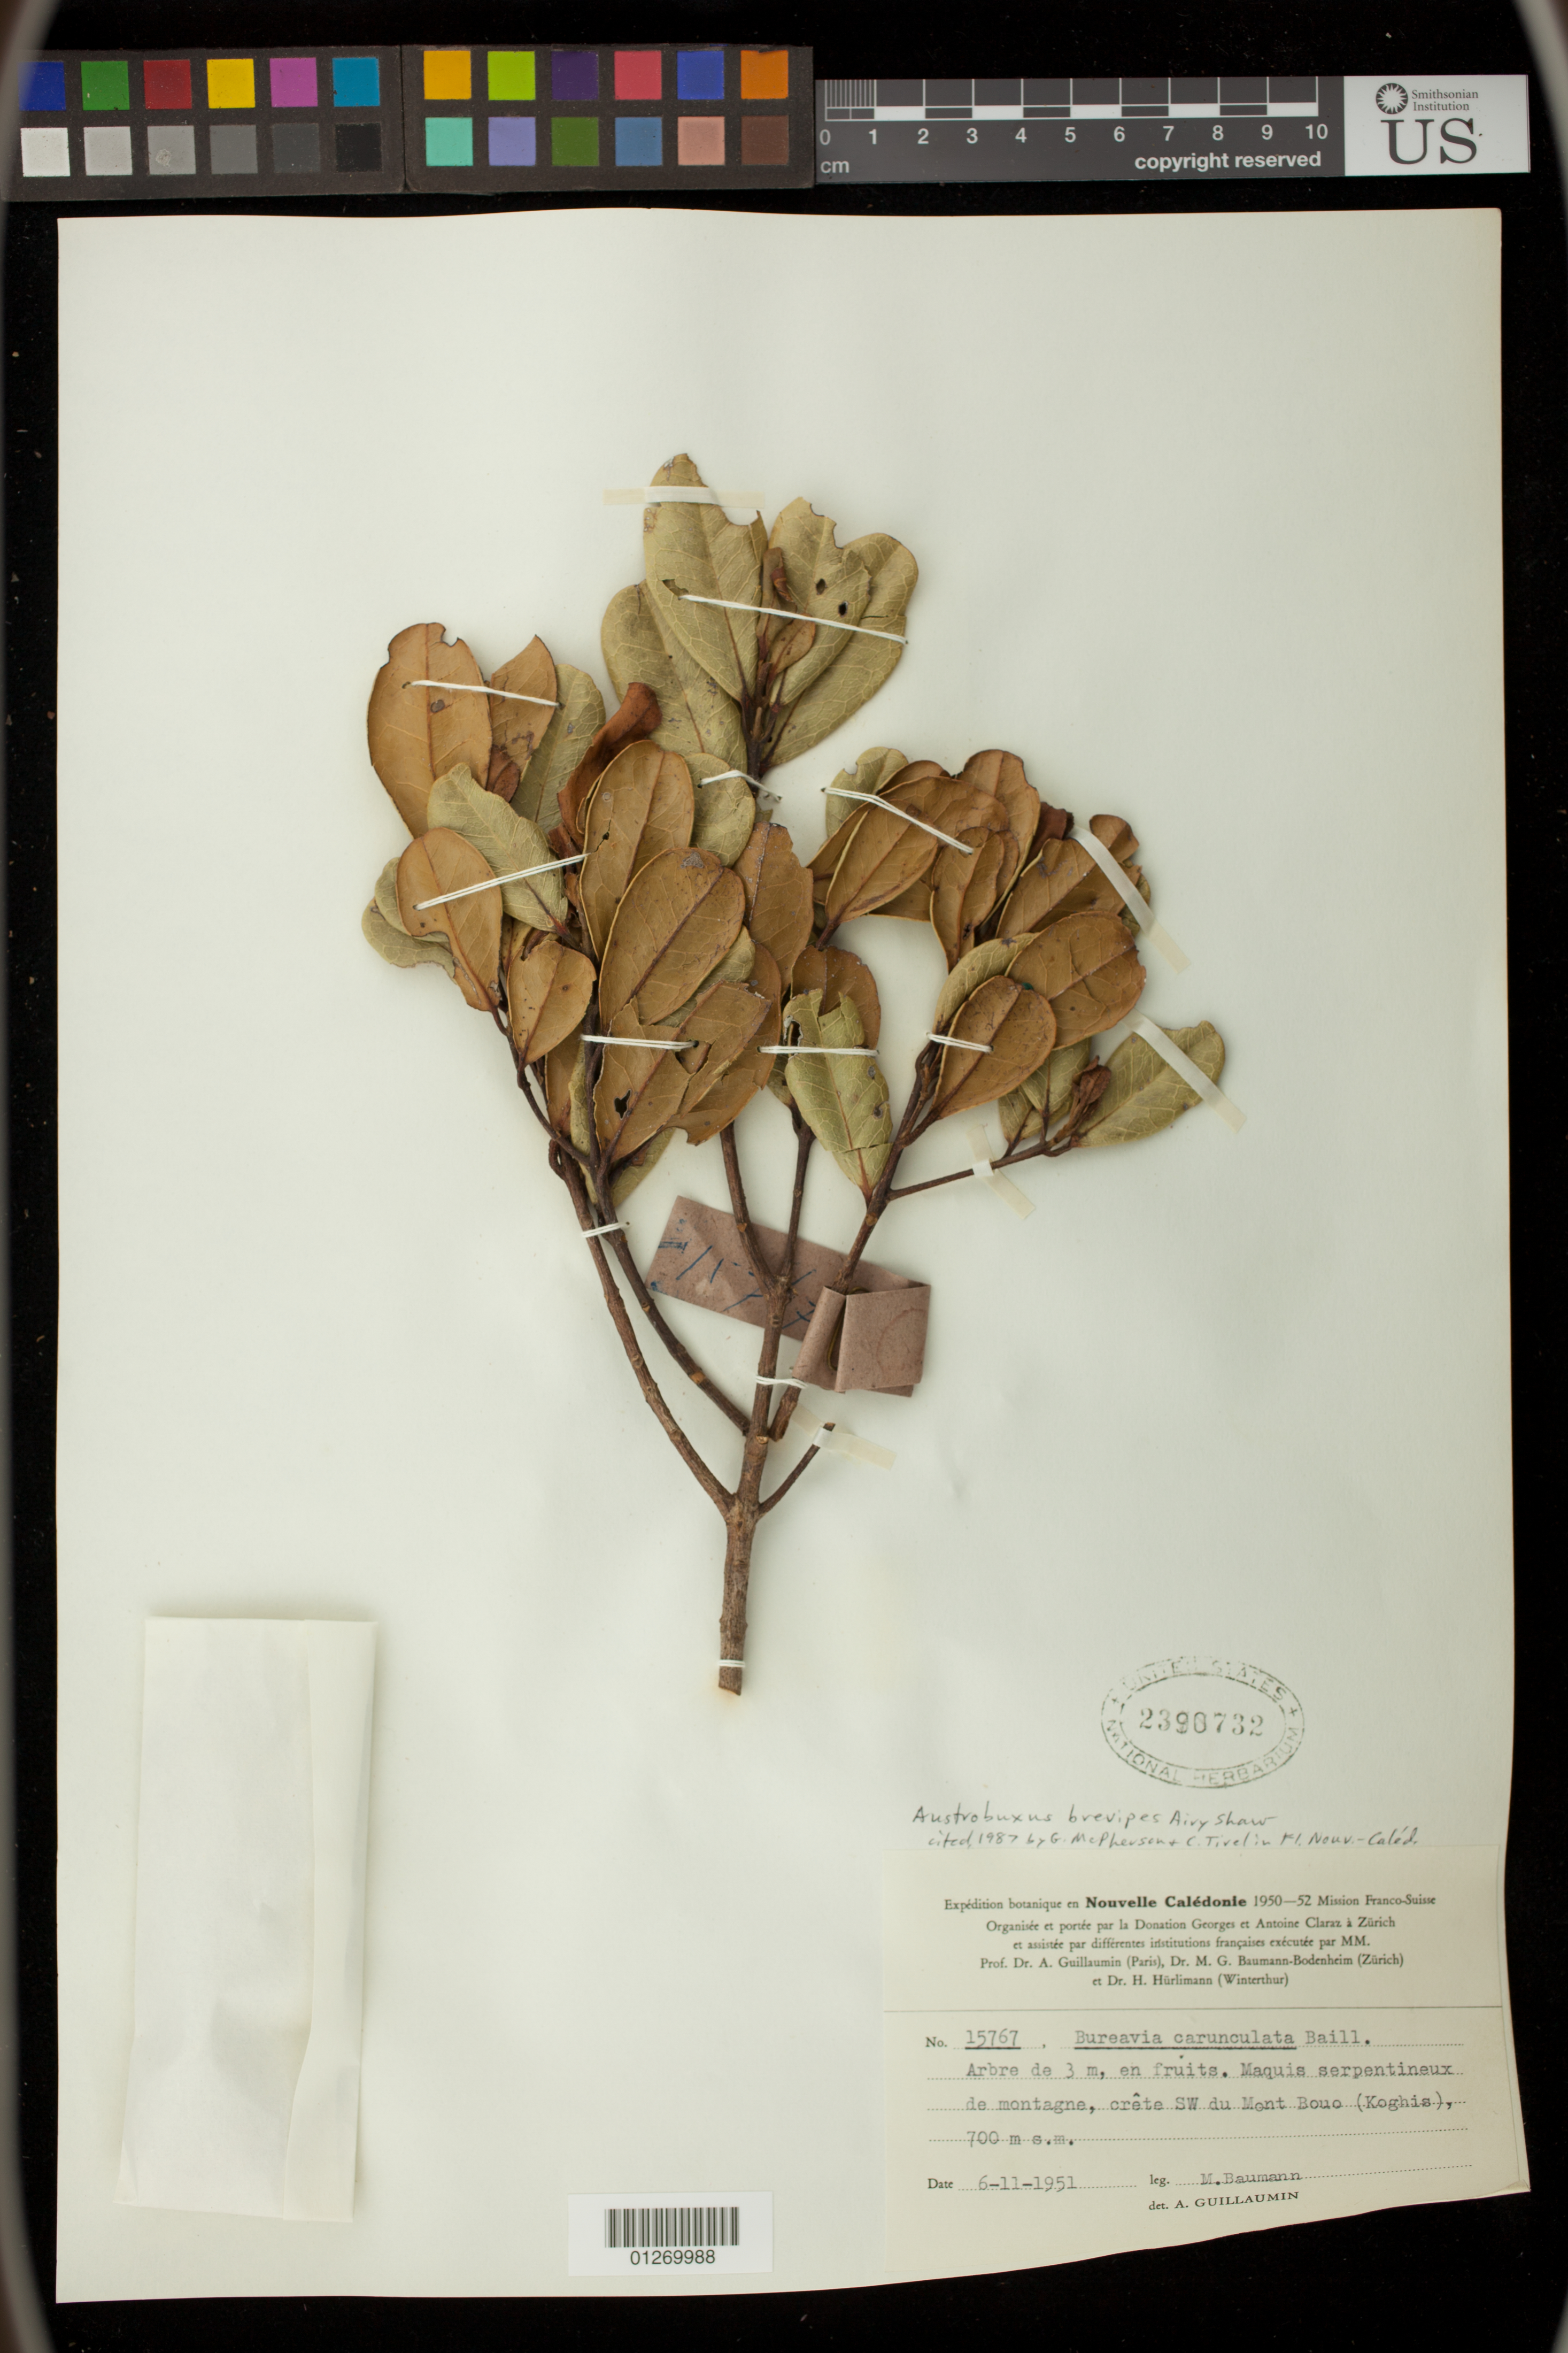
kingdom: Plantae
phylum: Tracheophyta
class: Magnoliopsida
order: Malpighiales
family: Picrodendraceae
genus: Austrobuxus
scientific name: Austrobuxus brevipes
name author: Airy Shaw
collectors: M. Baumann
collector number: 15767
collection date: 1951-06-11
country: New Caledonia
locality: crete SW du Mont Bouo (Koghis)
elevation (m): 700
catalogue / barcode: US 2390732